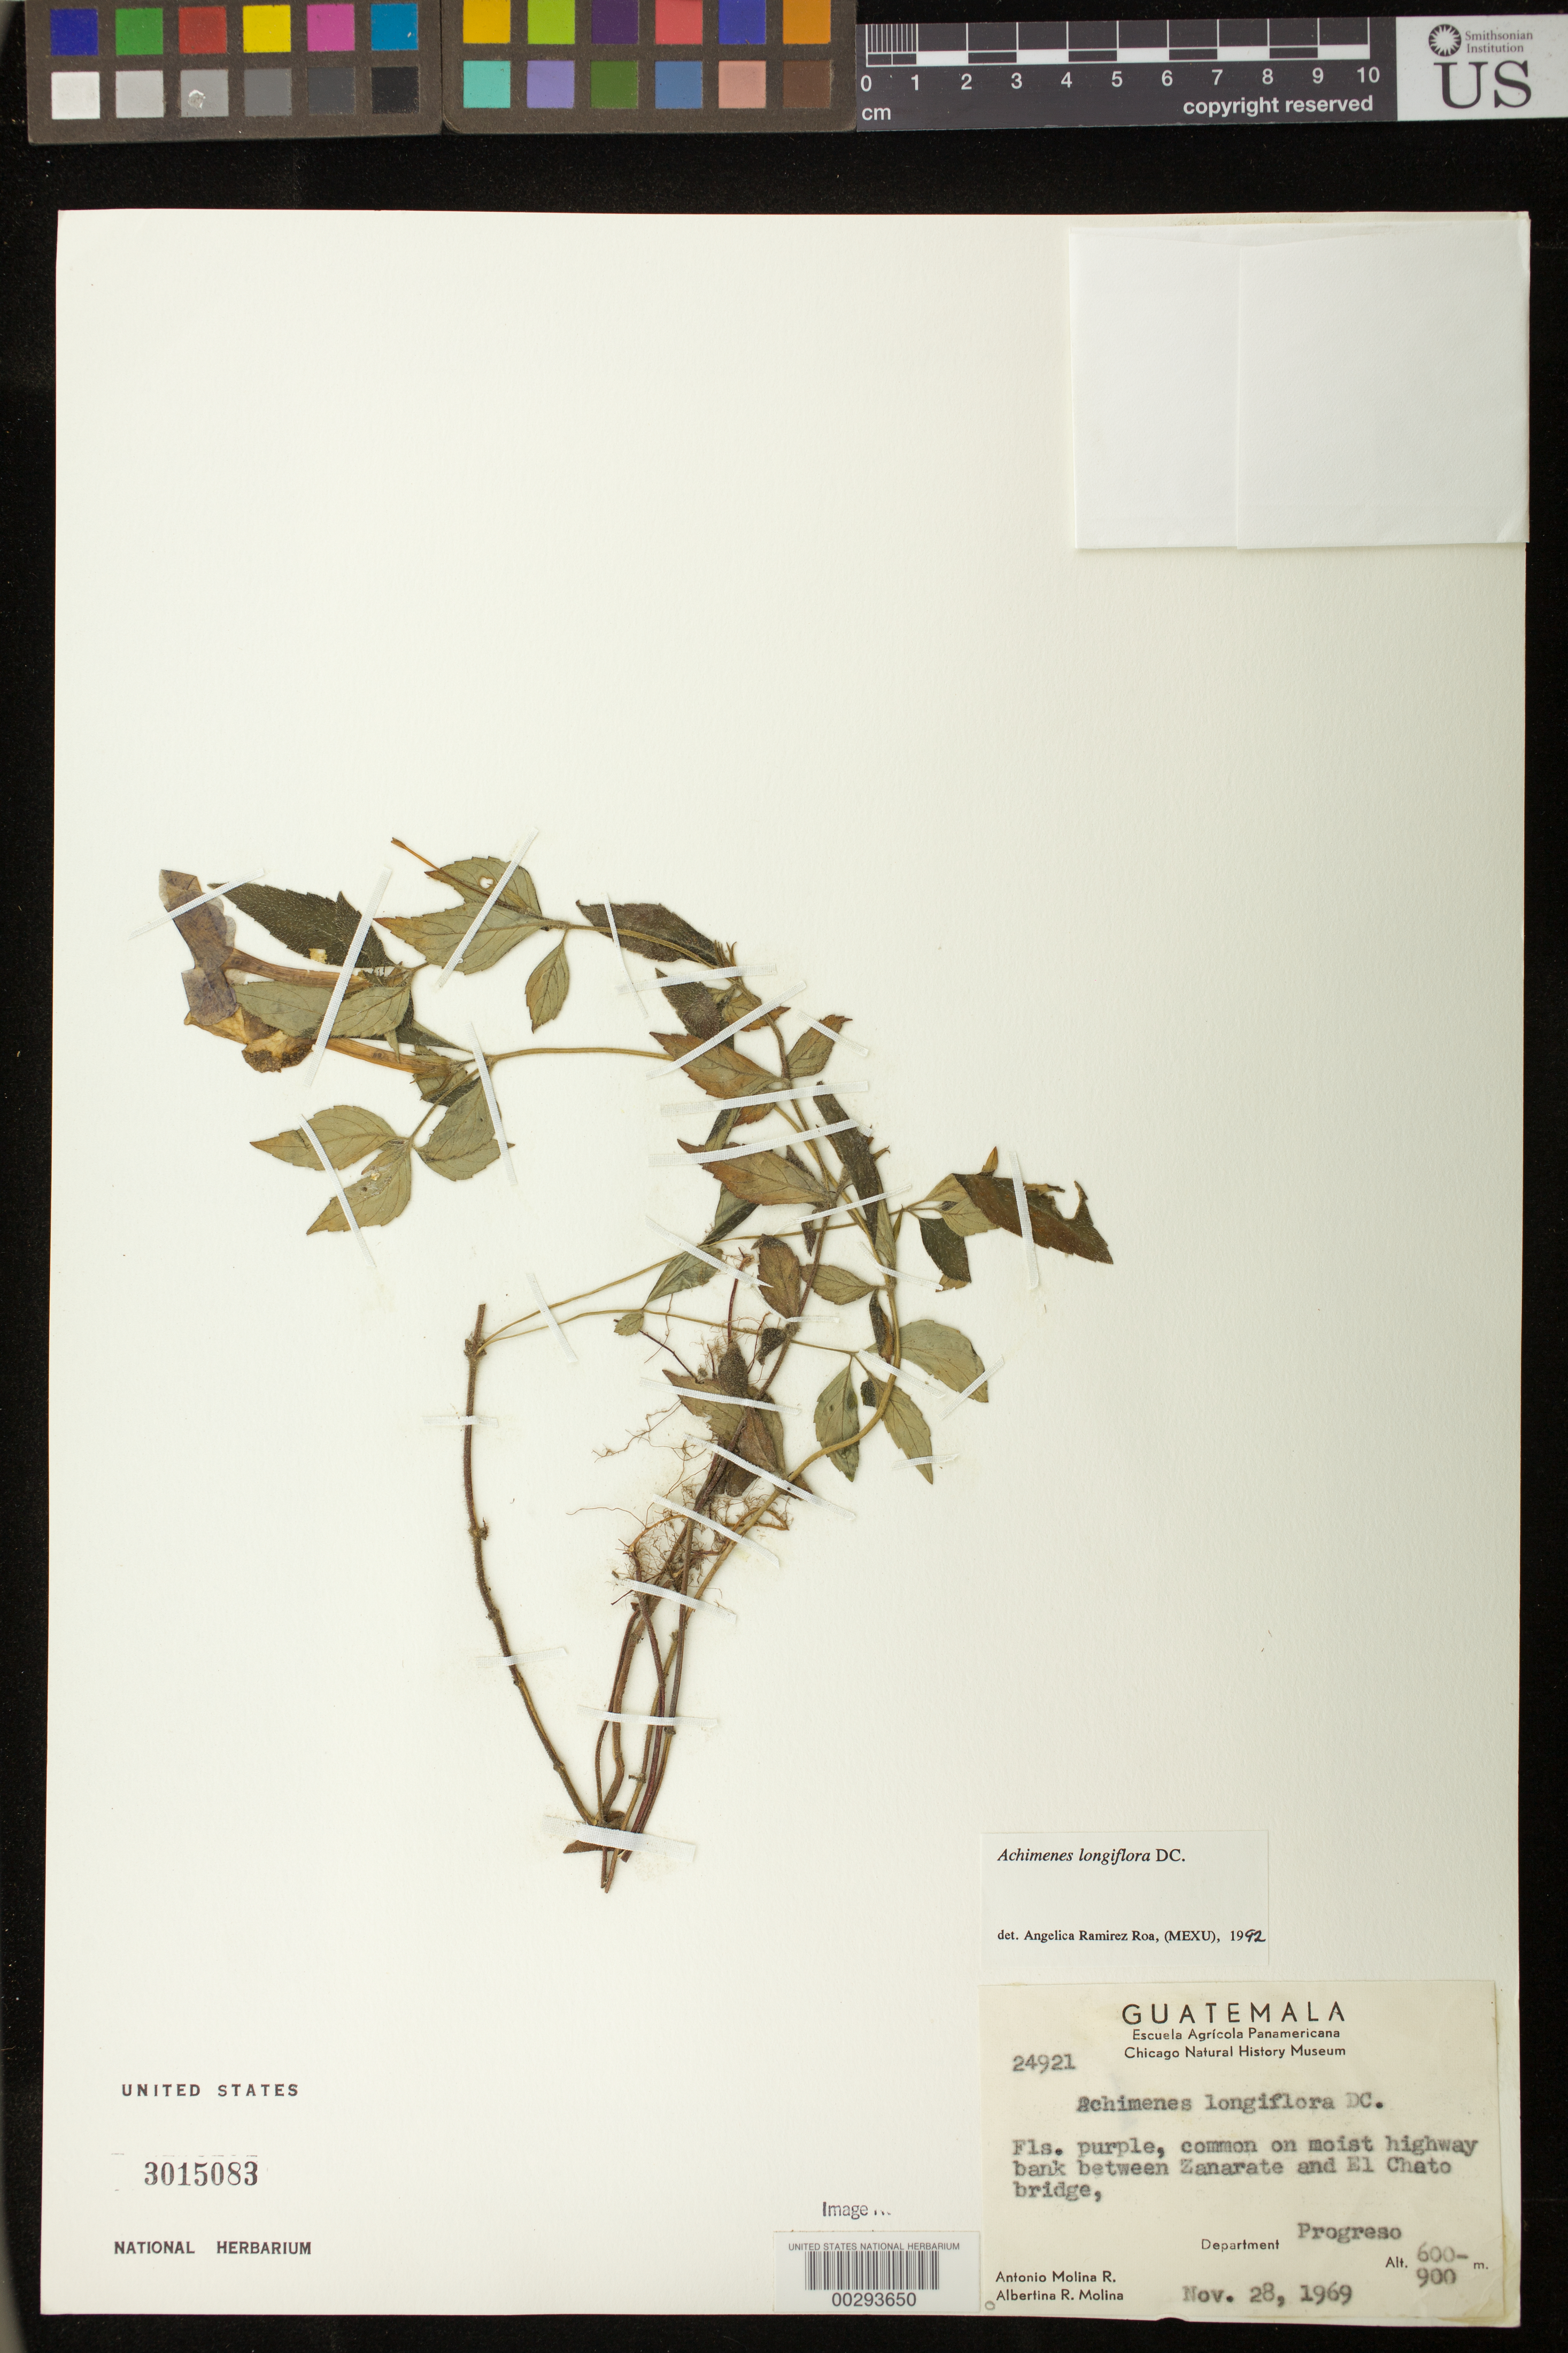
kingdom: Plantae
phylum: Tracheophyta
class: Magnoliopsida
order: Lamiales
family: Gesneriaceae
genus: Achimenes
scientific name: Achimenes longiflora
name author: DC.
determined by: Skog, Laurence E.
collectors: A. Molina R. & A. R. Molina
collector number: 24921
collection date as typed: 28 Nov 1969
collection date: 1969-11-28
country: Guatemala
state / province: El Progreso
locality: Between Zanarate and El Chato bridge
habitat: Common on moist highway bank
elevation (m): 600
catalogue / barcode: US 3015083